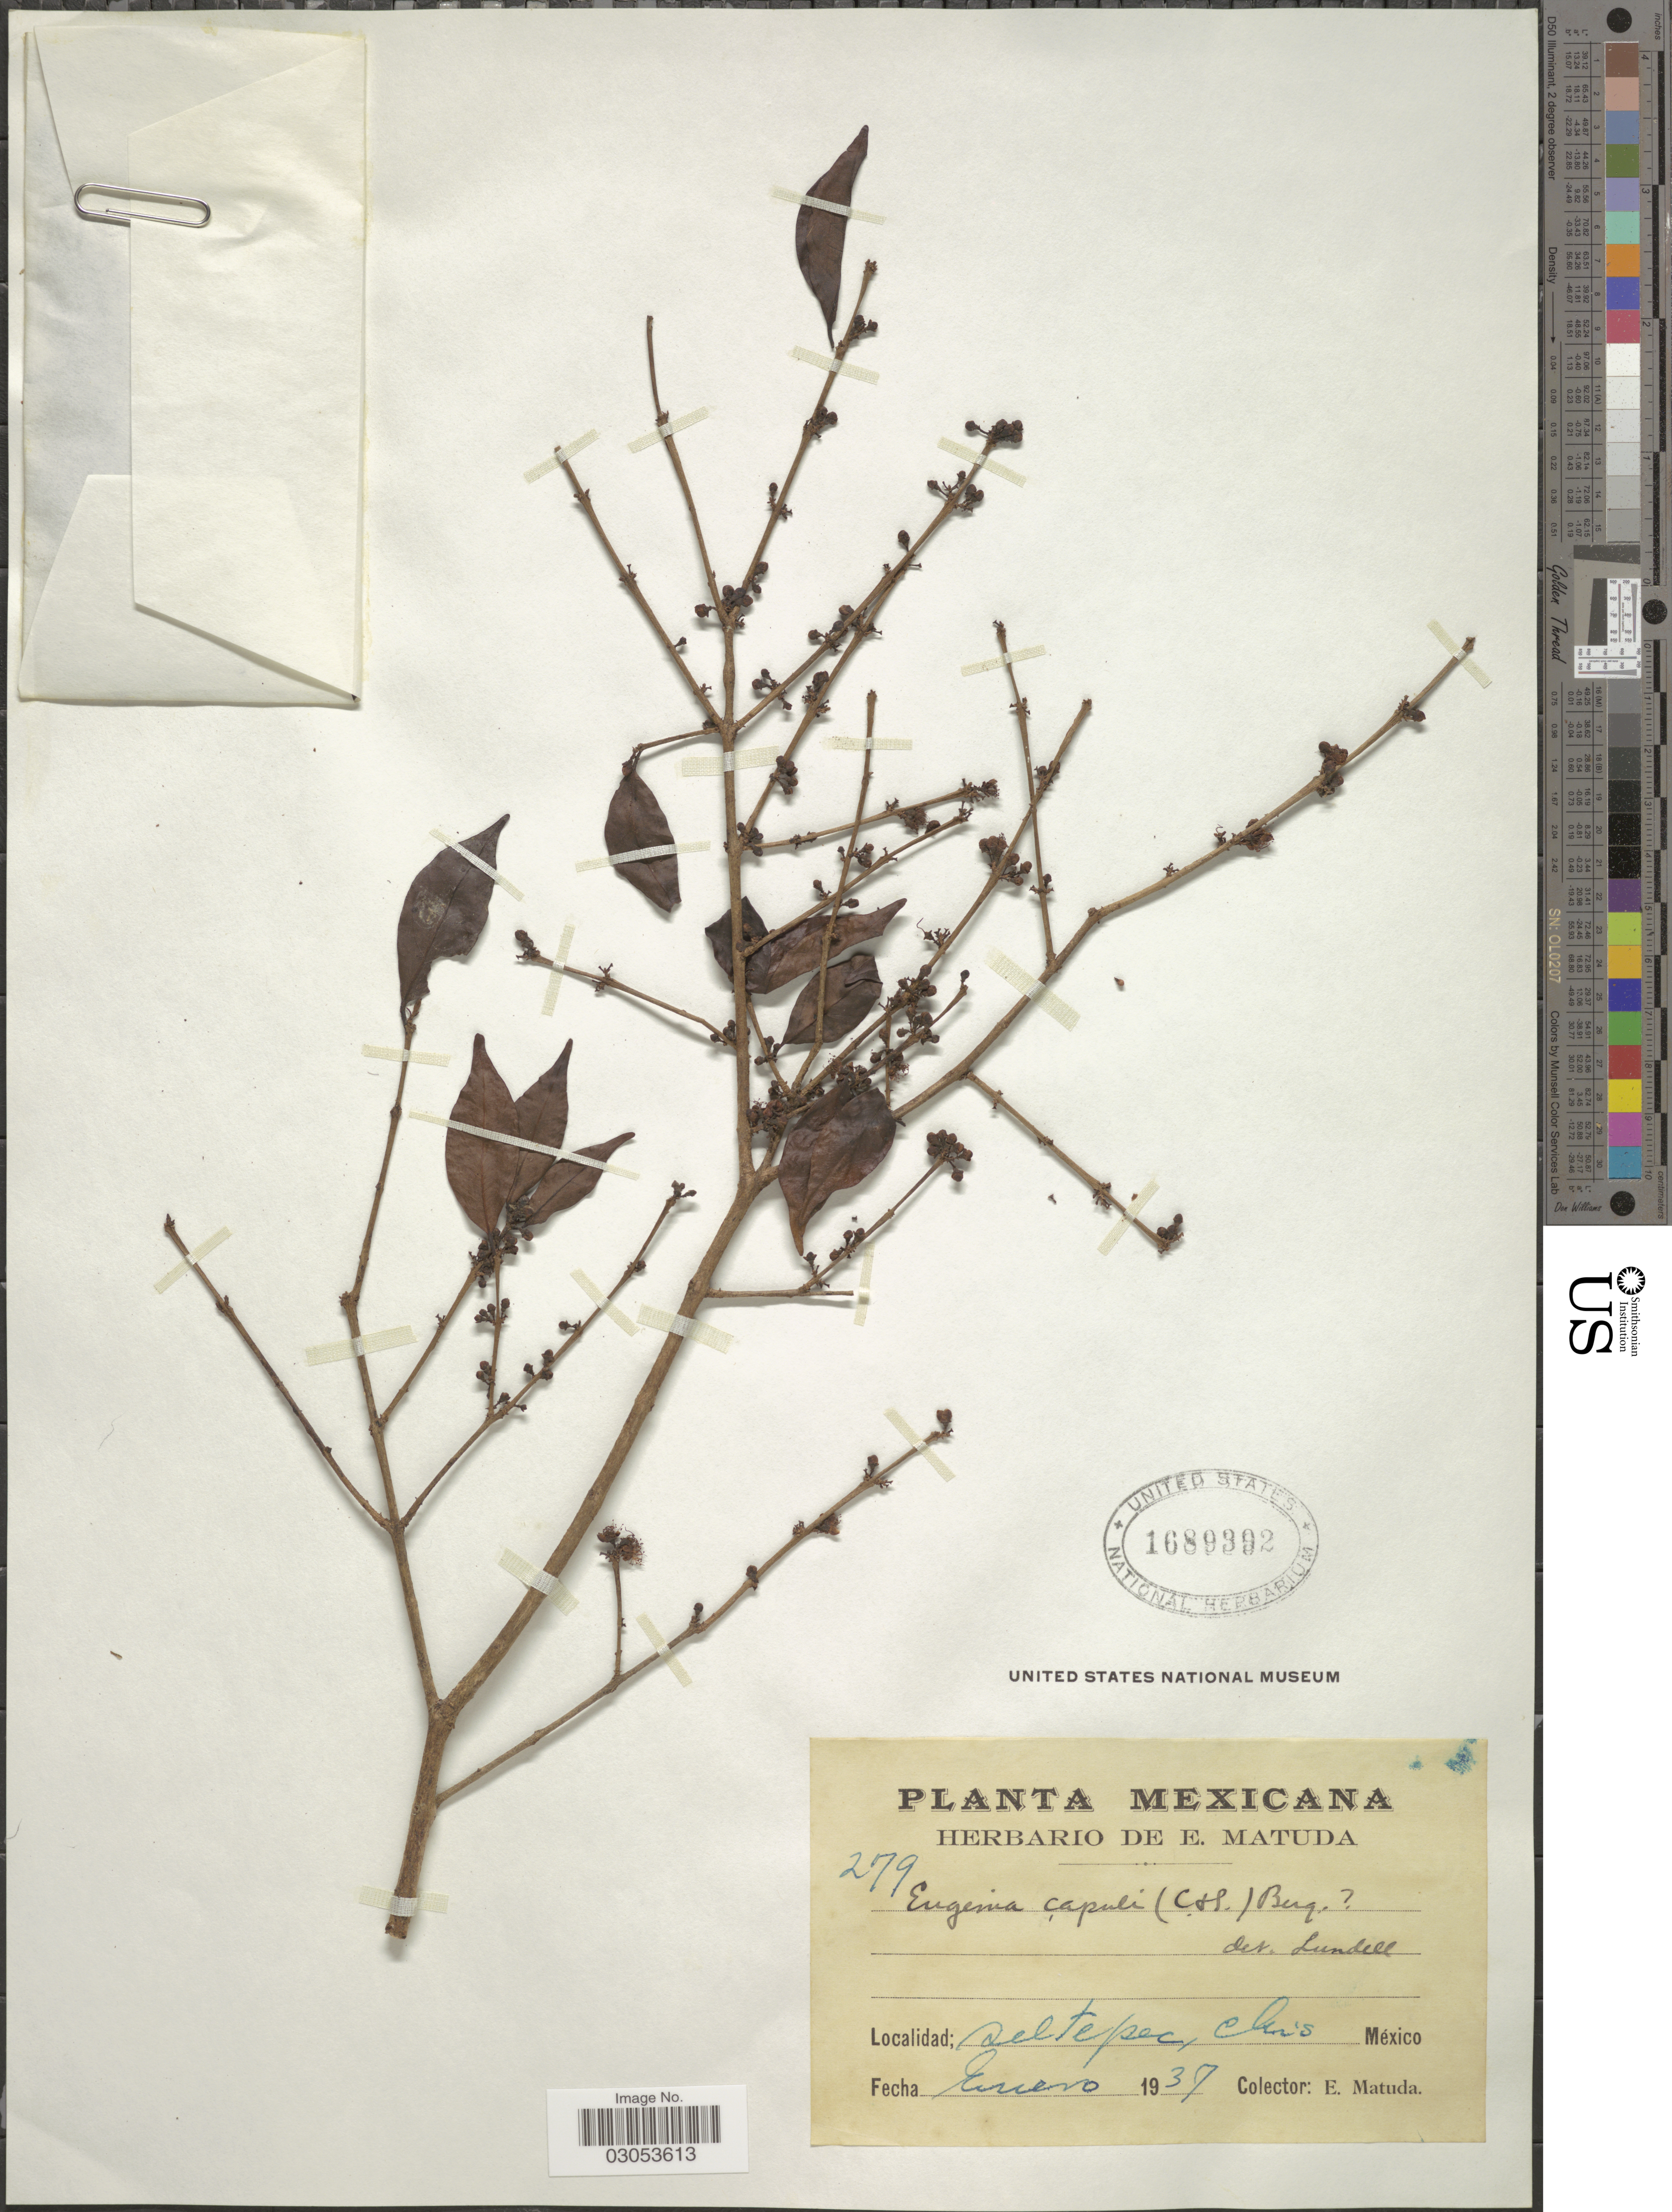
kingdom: Plantae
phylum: Tracheophyta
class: Magnoliopsida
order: Myrtales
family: Myrtaceae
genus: Eugenia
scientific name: Eugenia capulioides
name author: Lundell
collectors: E. Matuda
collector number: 279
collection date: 1937-01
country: Mexico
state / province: Chiapas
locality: Siltepec.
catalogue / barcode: US 1689392